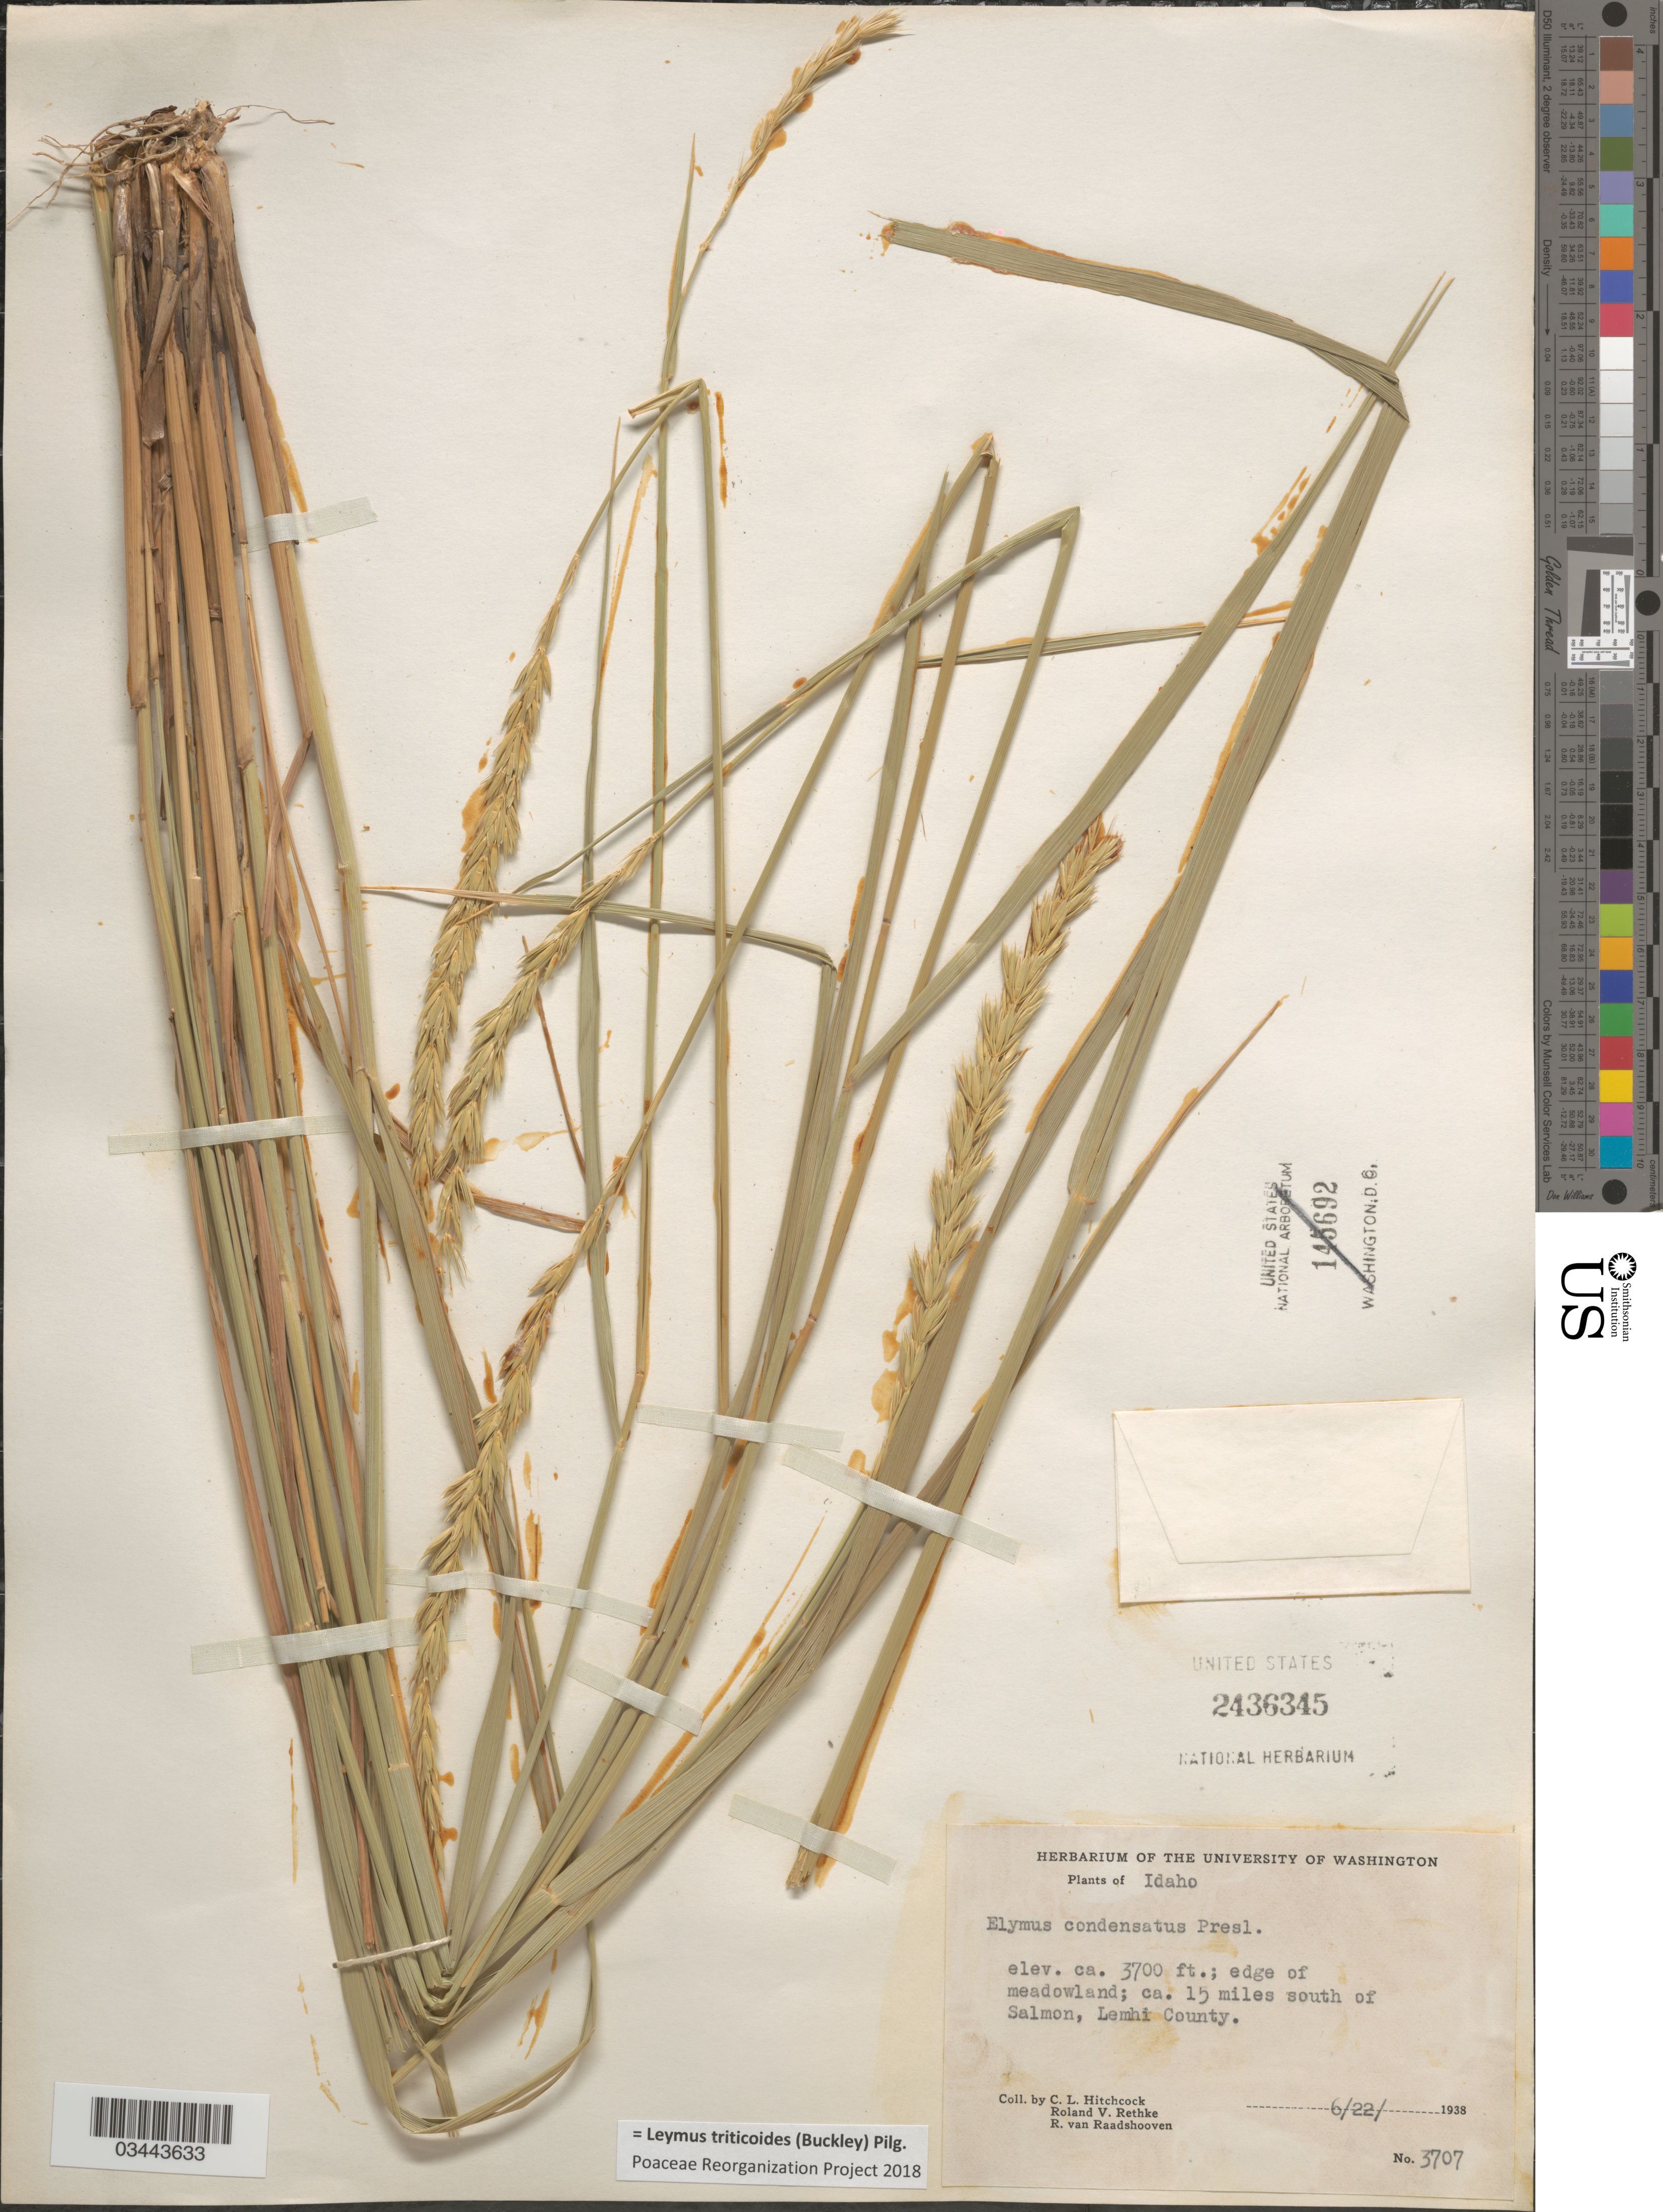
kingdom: Plantae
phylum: Tracheophyta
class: Liliopsida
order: Poales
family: Poaceae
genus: Leymus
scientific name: Leymus triticoides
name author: (Buckley) Pilg.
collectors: C. L. Hitchcock, R. Rethke & R. Raadshooven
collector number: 3707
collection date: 1938-06-22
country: United States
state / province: Idaho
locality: Edge of meadowland; ca. 15 miles south of Salmon, Lehmi County.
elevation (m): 1128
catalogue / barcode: US 2436345